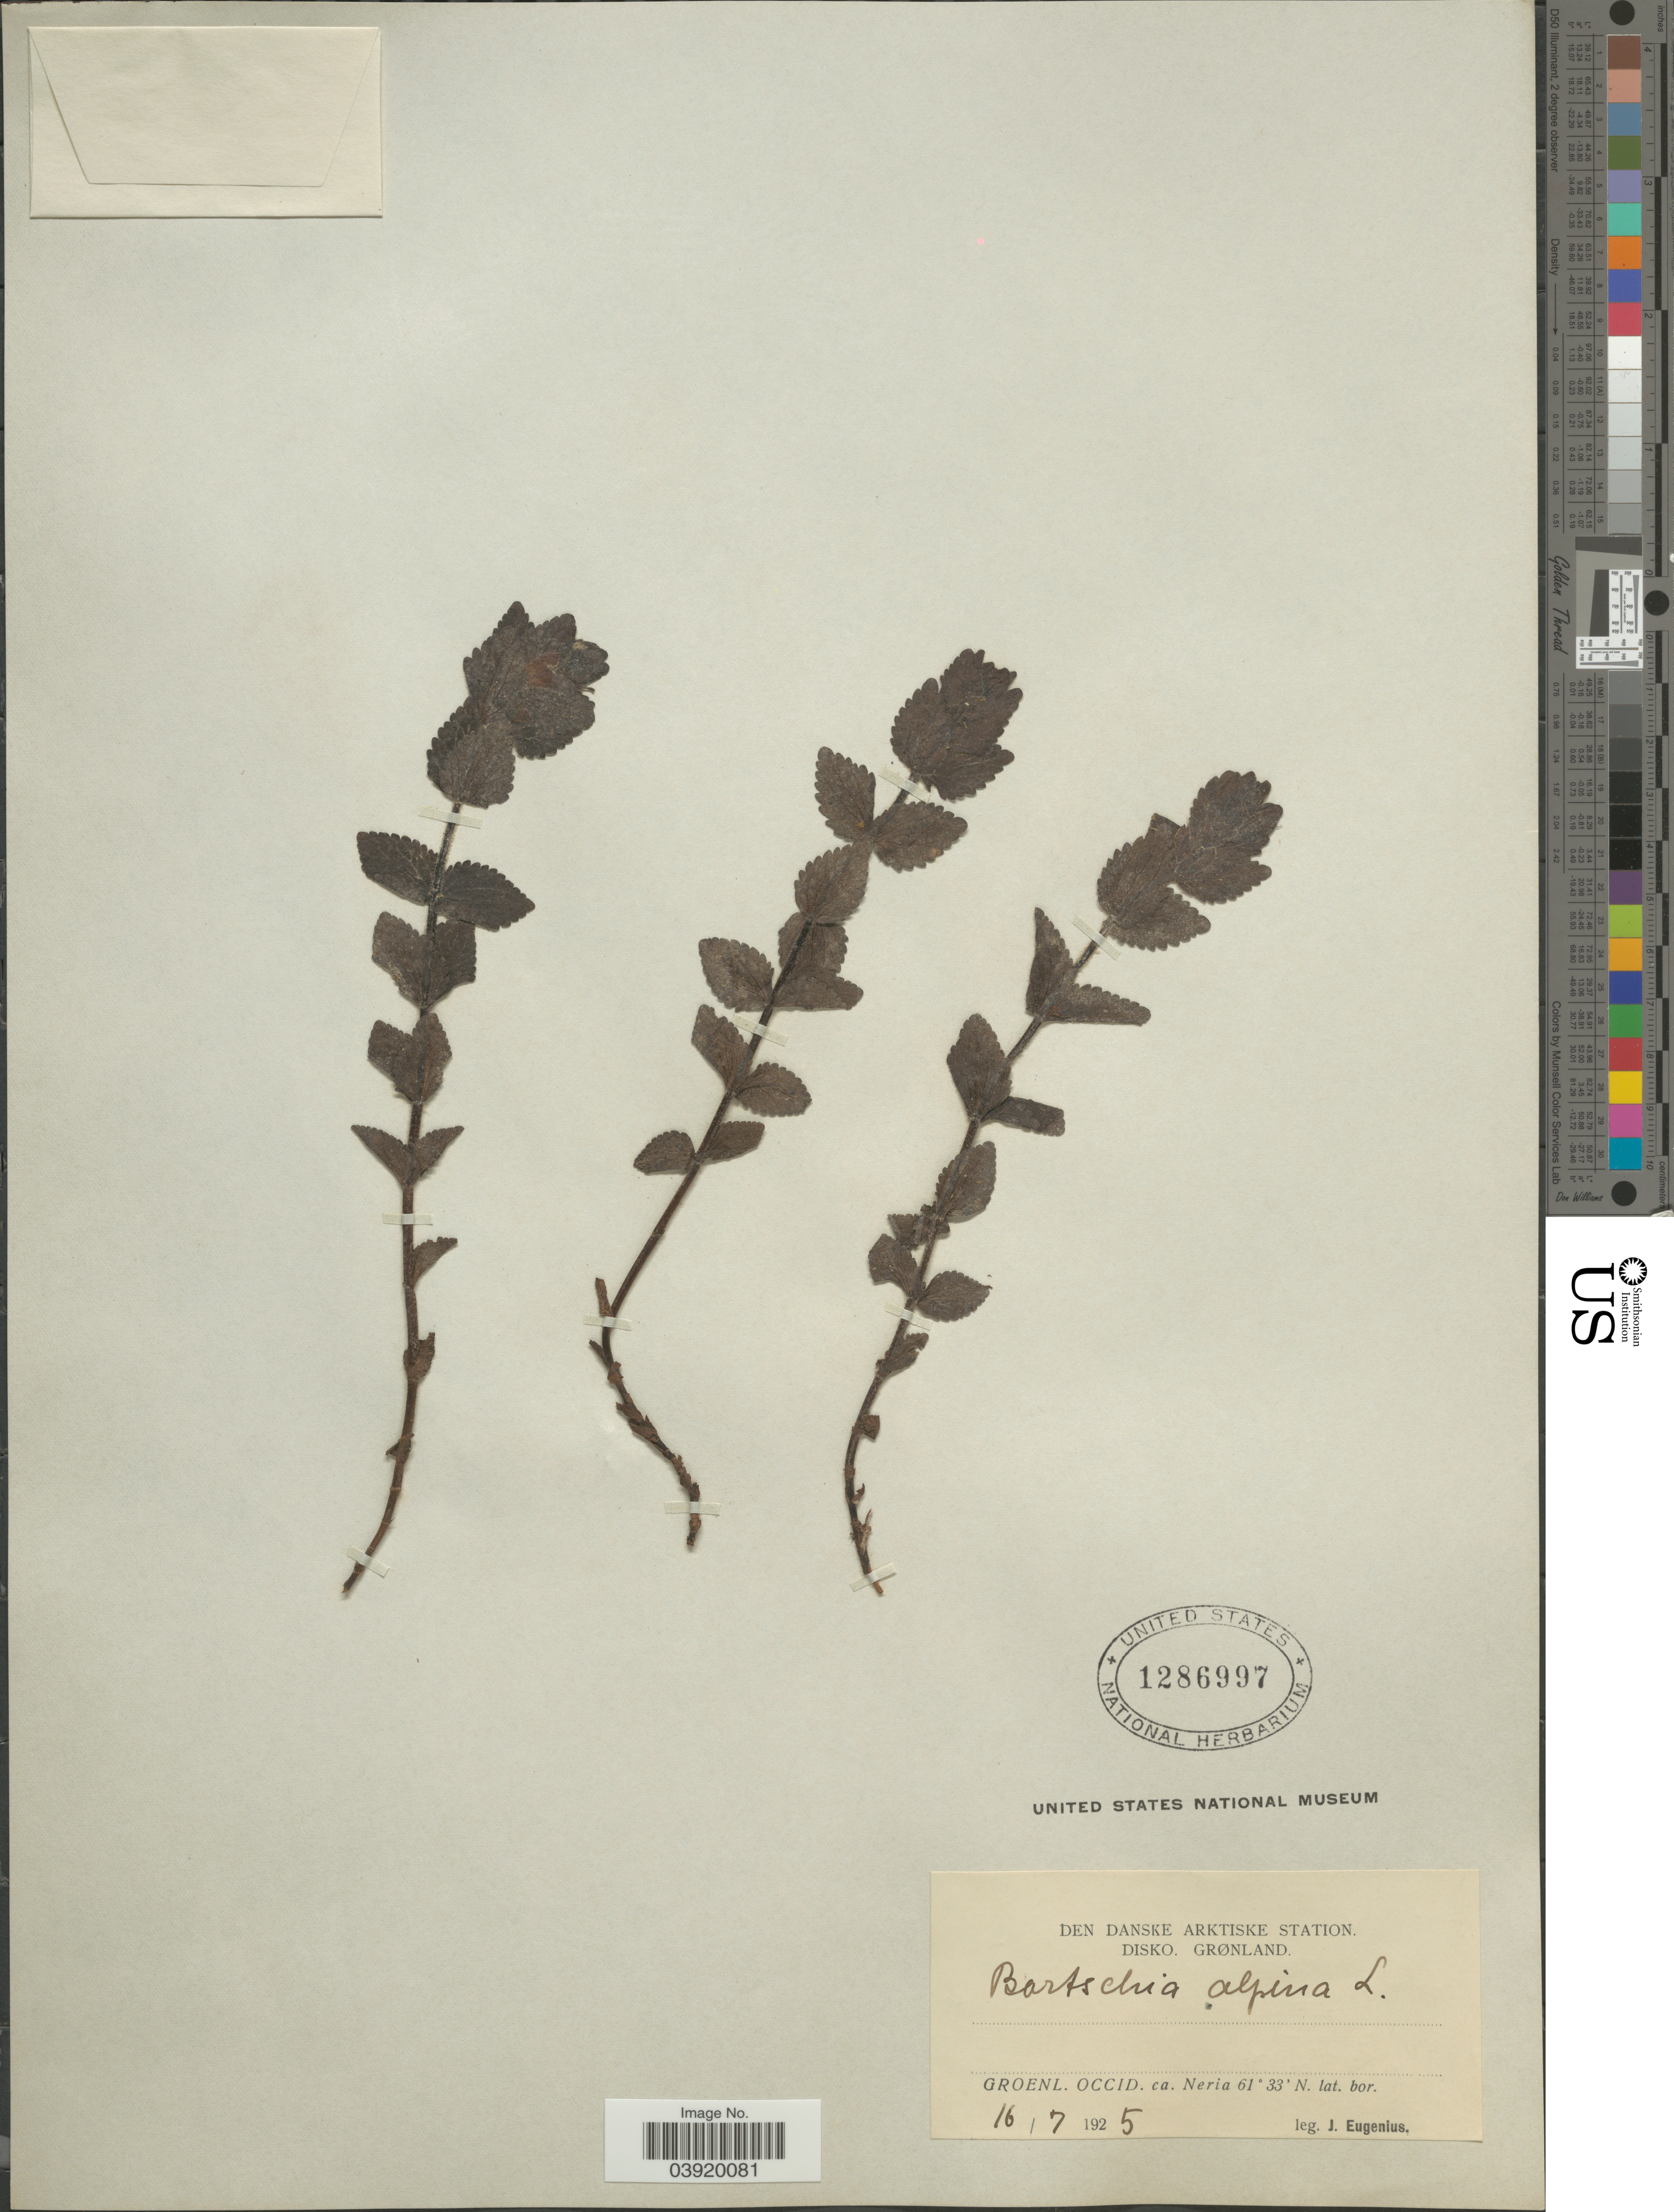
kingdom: Plantae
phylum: Tracheophyta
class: Magnoliopsida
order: Lamiales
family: Orobanchaceae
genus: Bartsia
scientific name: Bartsia alpina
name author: L.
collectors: J. Eugenius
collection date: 1925-07-16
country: Greenland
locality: Den Danske Arktiske Station Disko, Grønland. Groenl. Occid.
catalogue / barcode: US 1286997